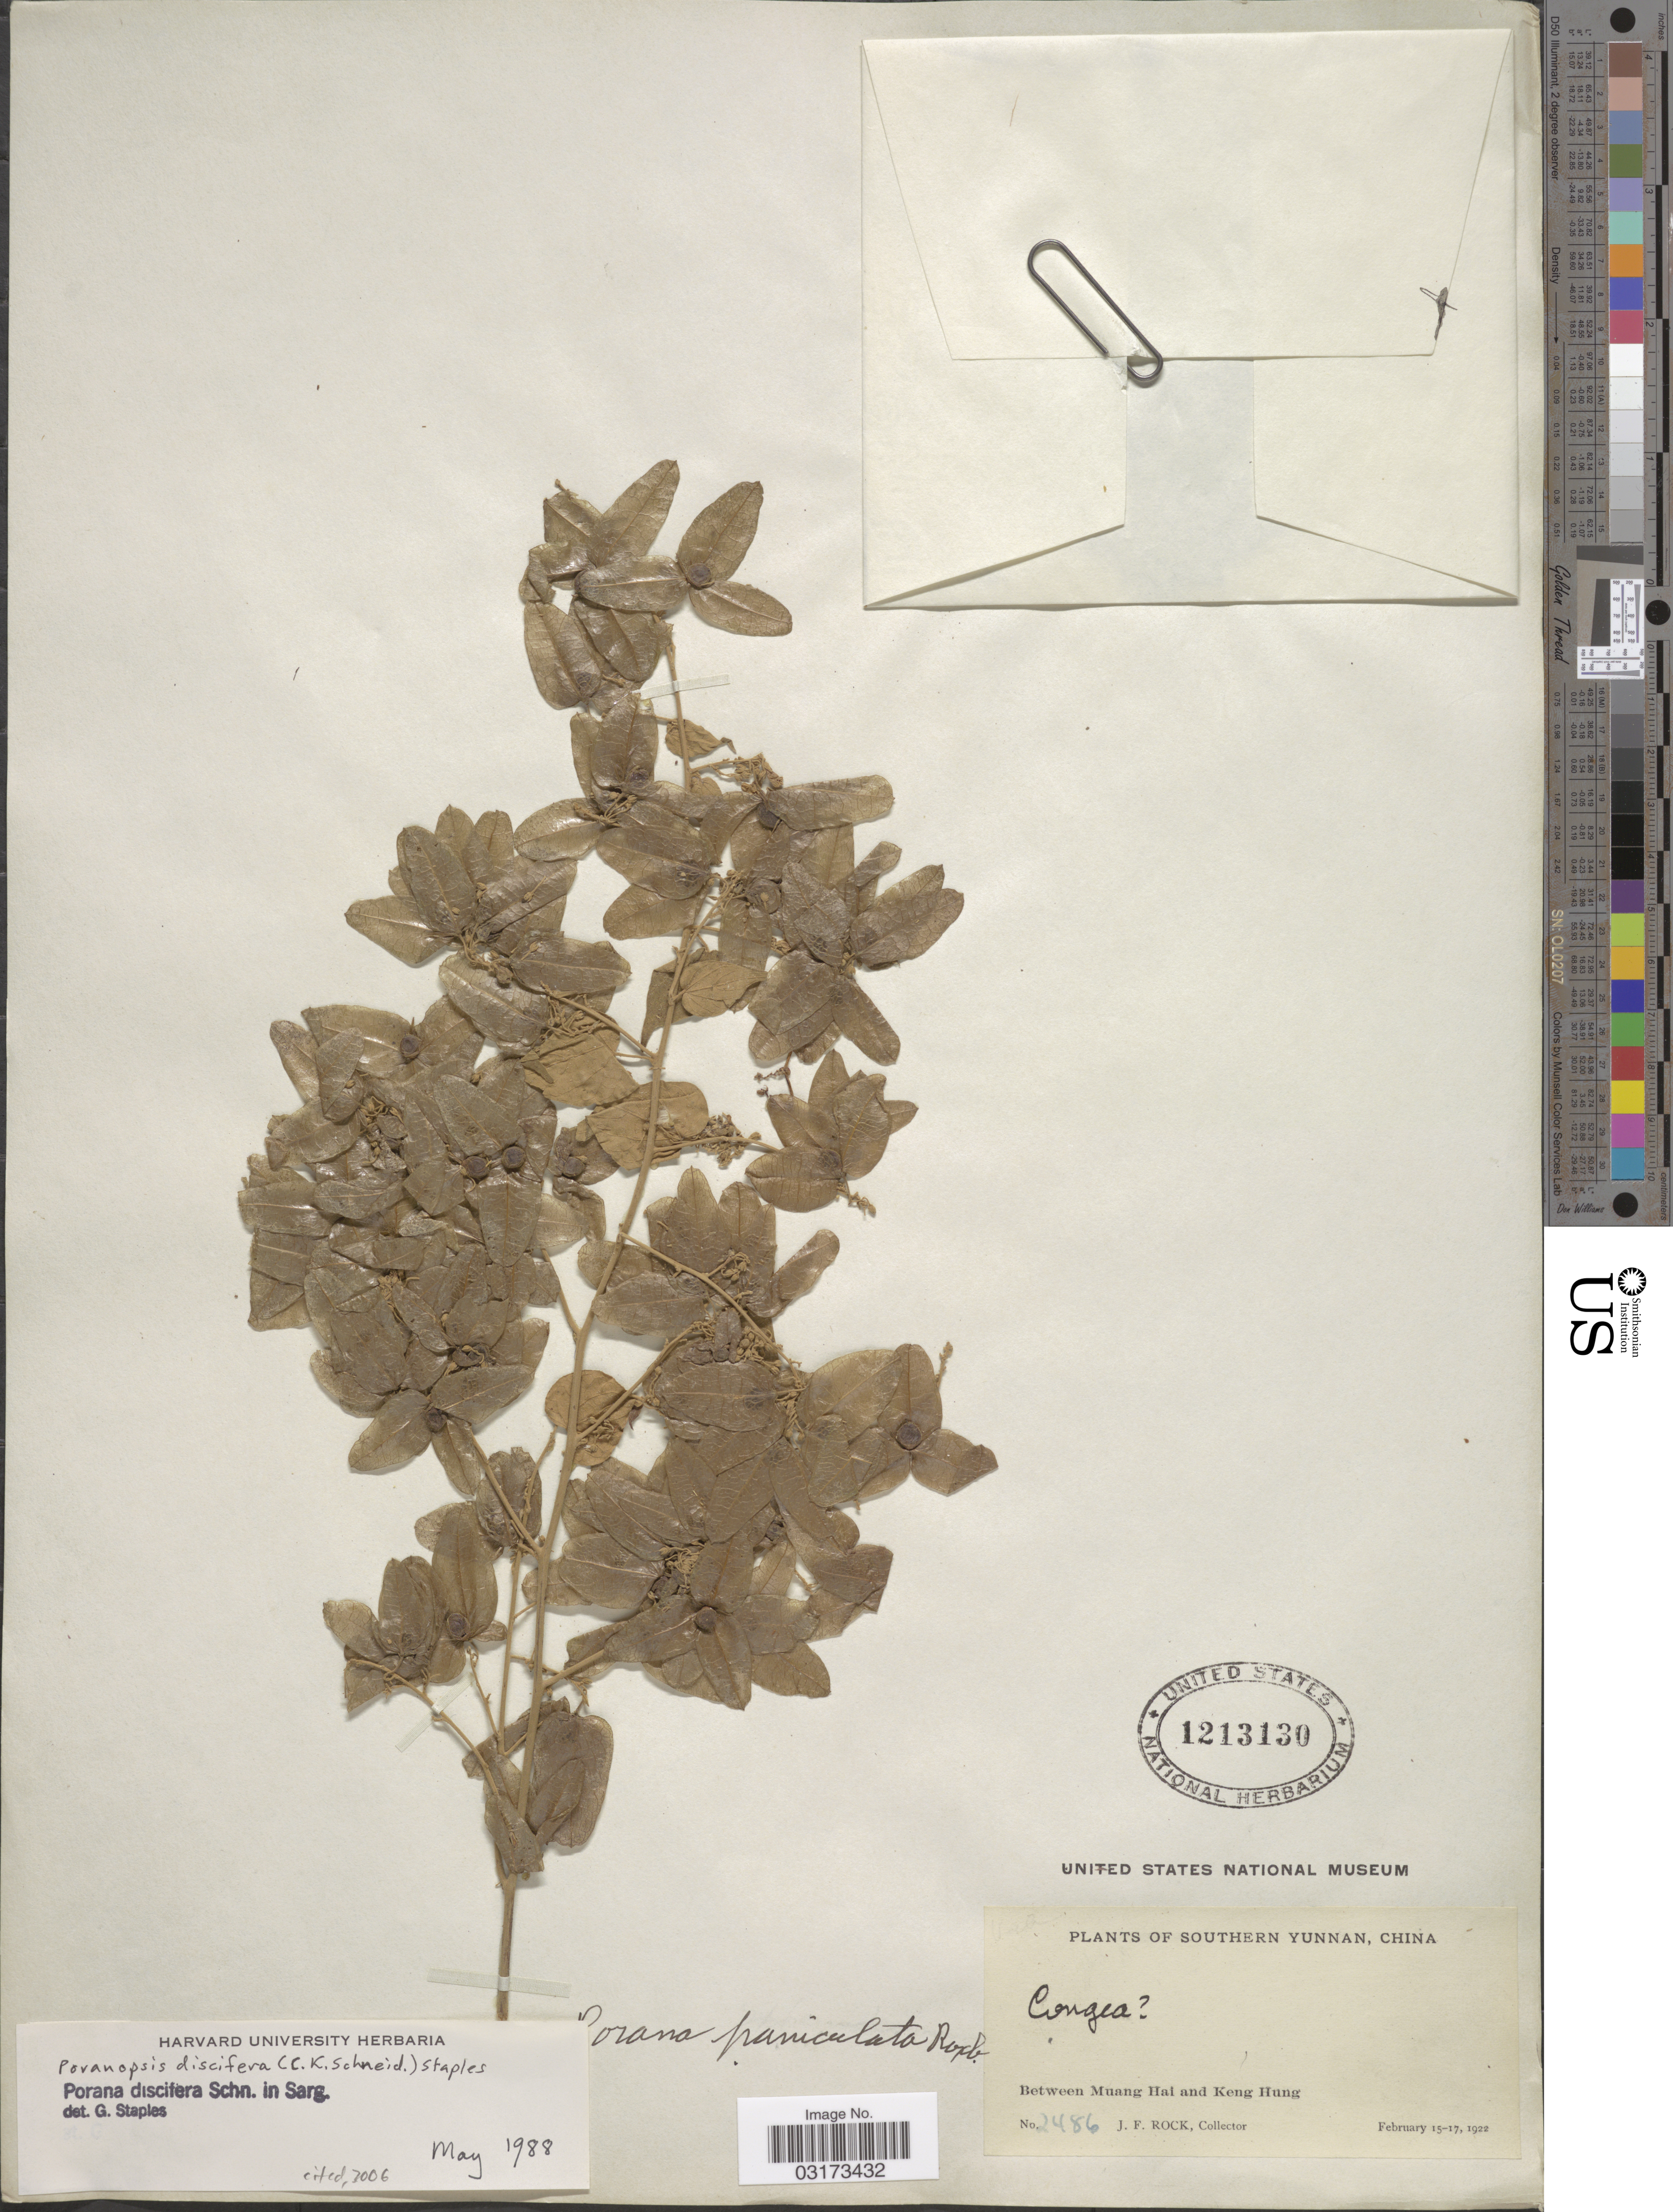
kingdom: Plantae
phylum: Tracheophyta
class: Magnoliopsida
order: Solanales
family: Convolvulaceae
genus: Poranopsis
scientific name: Poranopsis discifera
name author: (C.K. Schneid.) Staples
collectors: J. Rock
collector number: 2486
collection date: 1922-02-15/1922-02-17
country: China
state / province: Yunnan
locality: Southern Yunnan. Between Muang Hai and Keng Hung.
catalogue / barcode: US 1213130